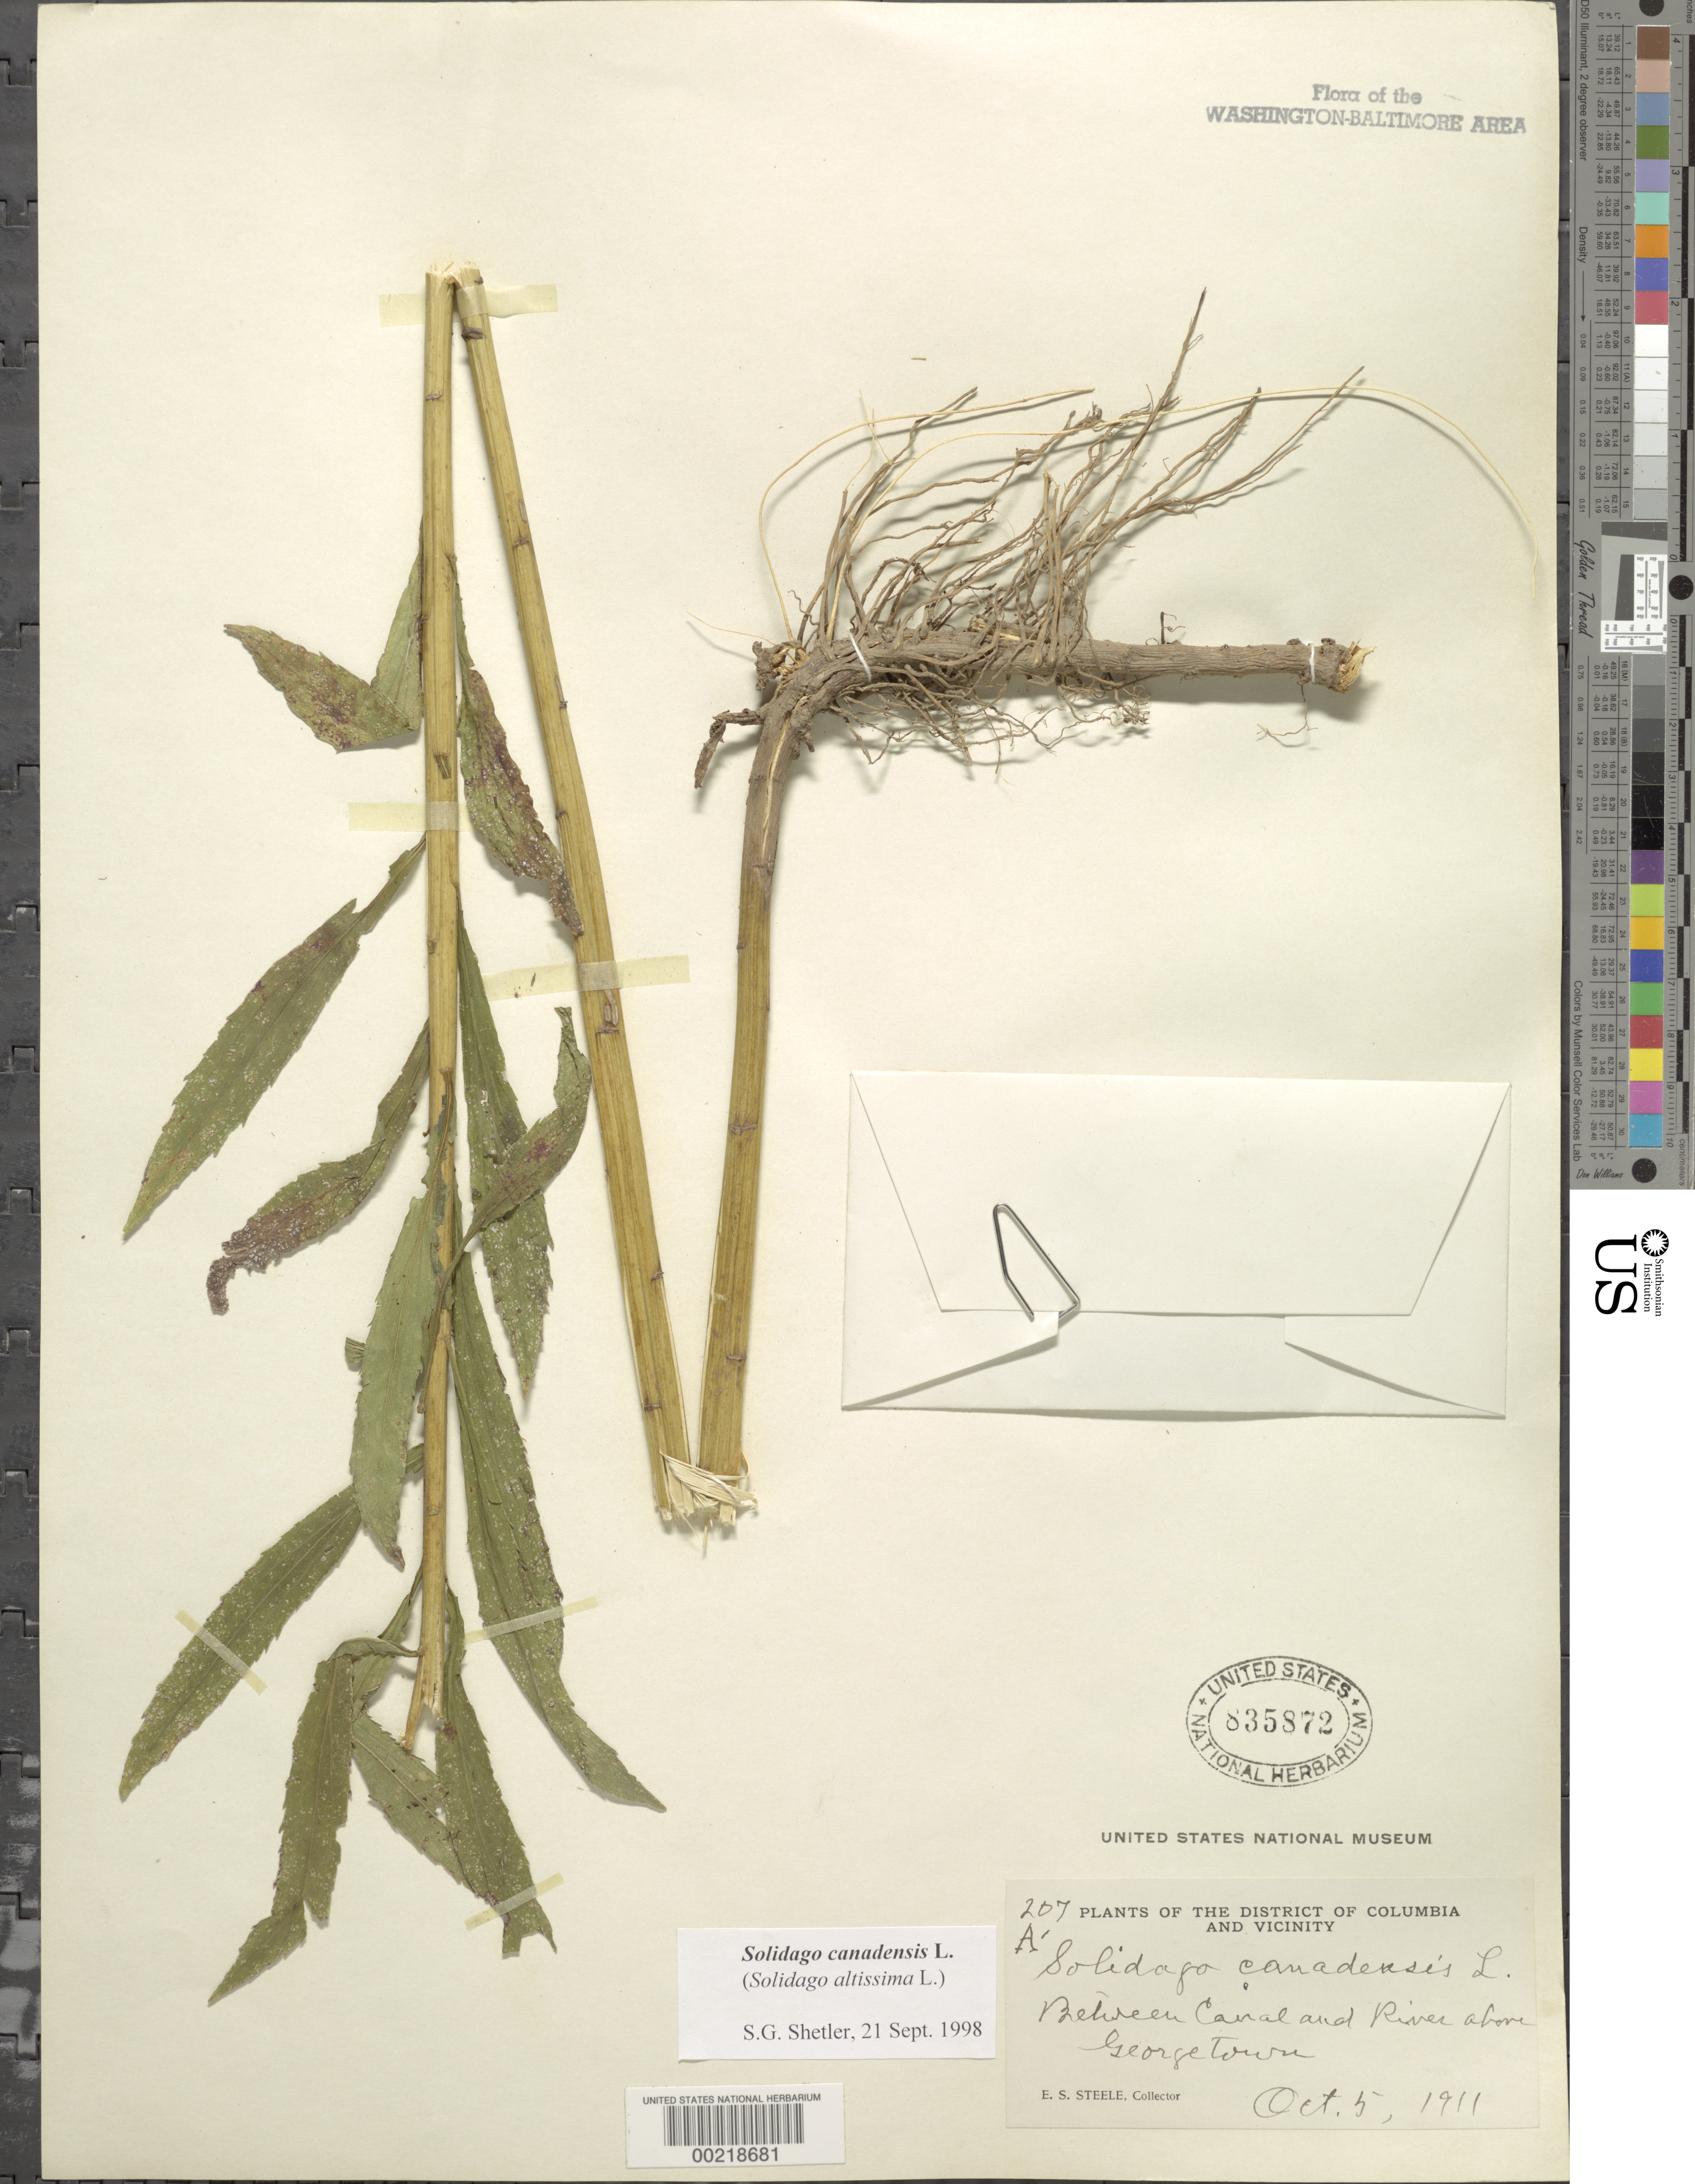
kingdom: Plantae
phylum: Tracheophyta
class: Magnoliopsida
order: Asterales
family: Asteraceae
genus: Solidago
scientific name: Solidago canadensis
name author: L.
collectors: E. Steele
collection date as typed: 05 Oct 1911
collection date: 1911-10-05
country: United States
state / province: District of Columbia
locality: between Canal and River, above Georgetown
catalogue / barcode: US 835872